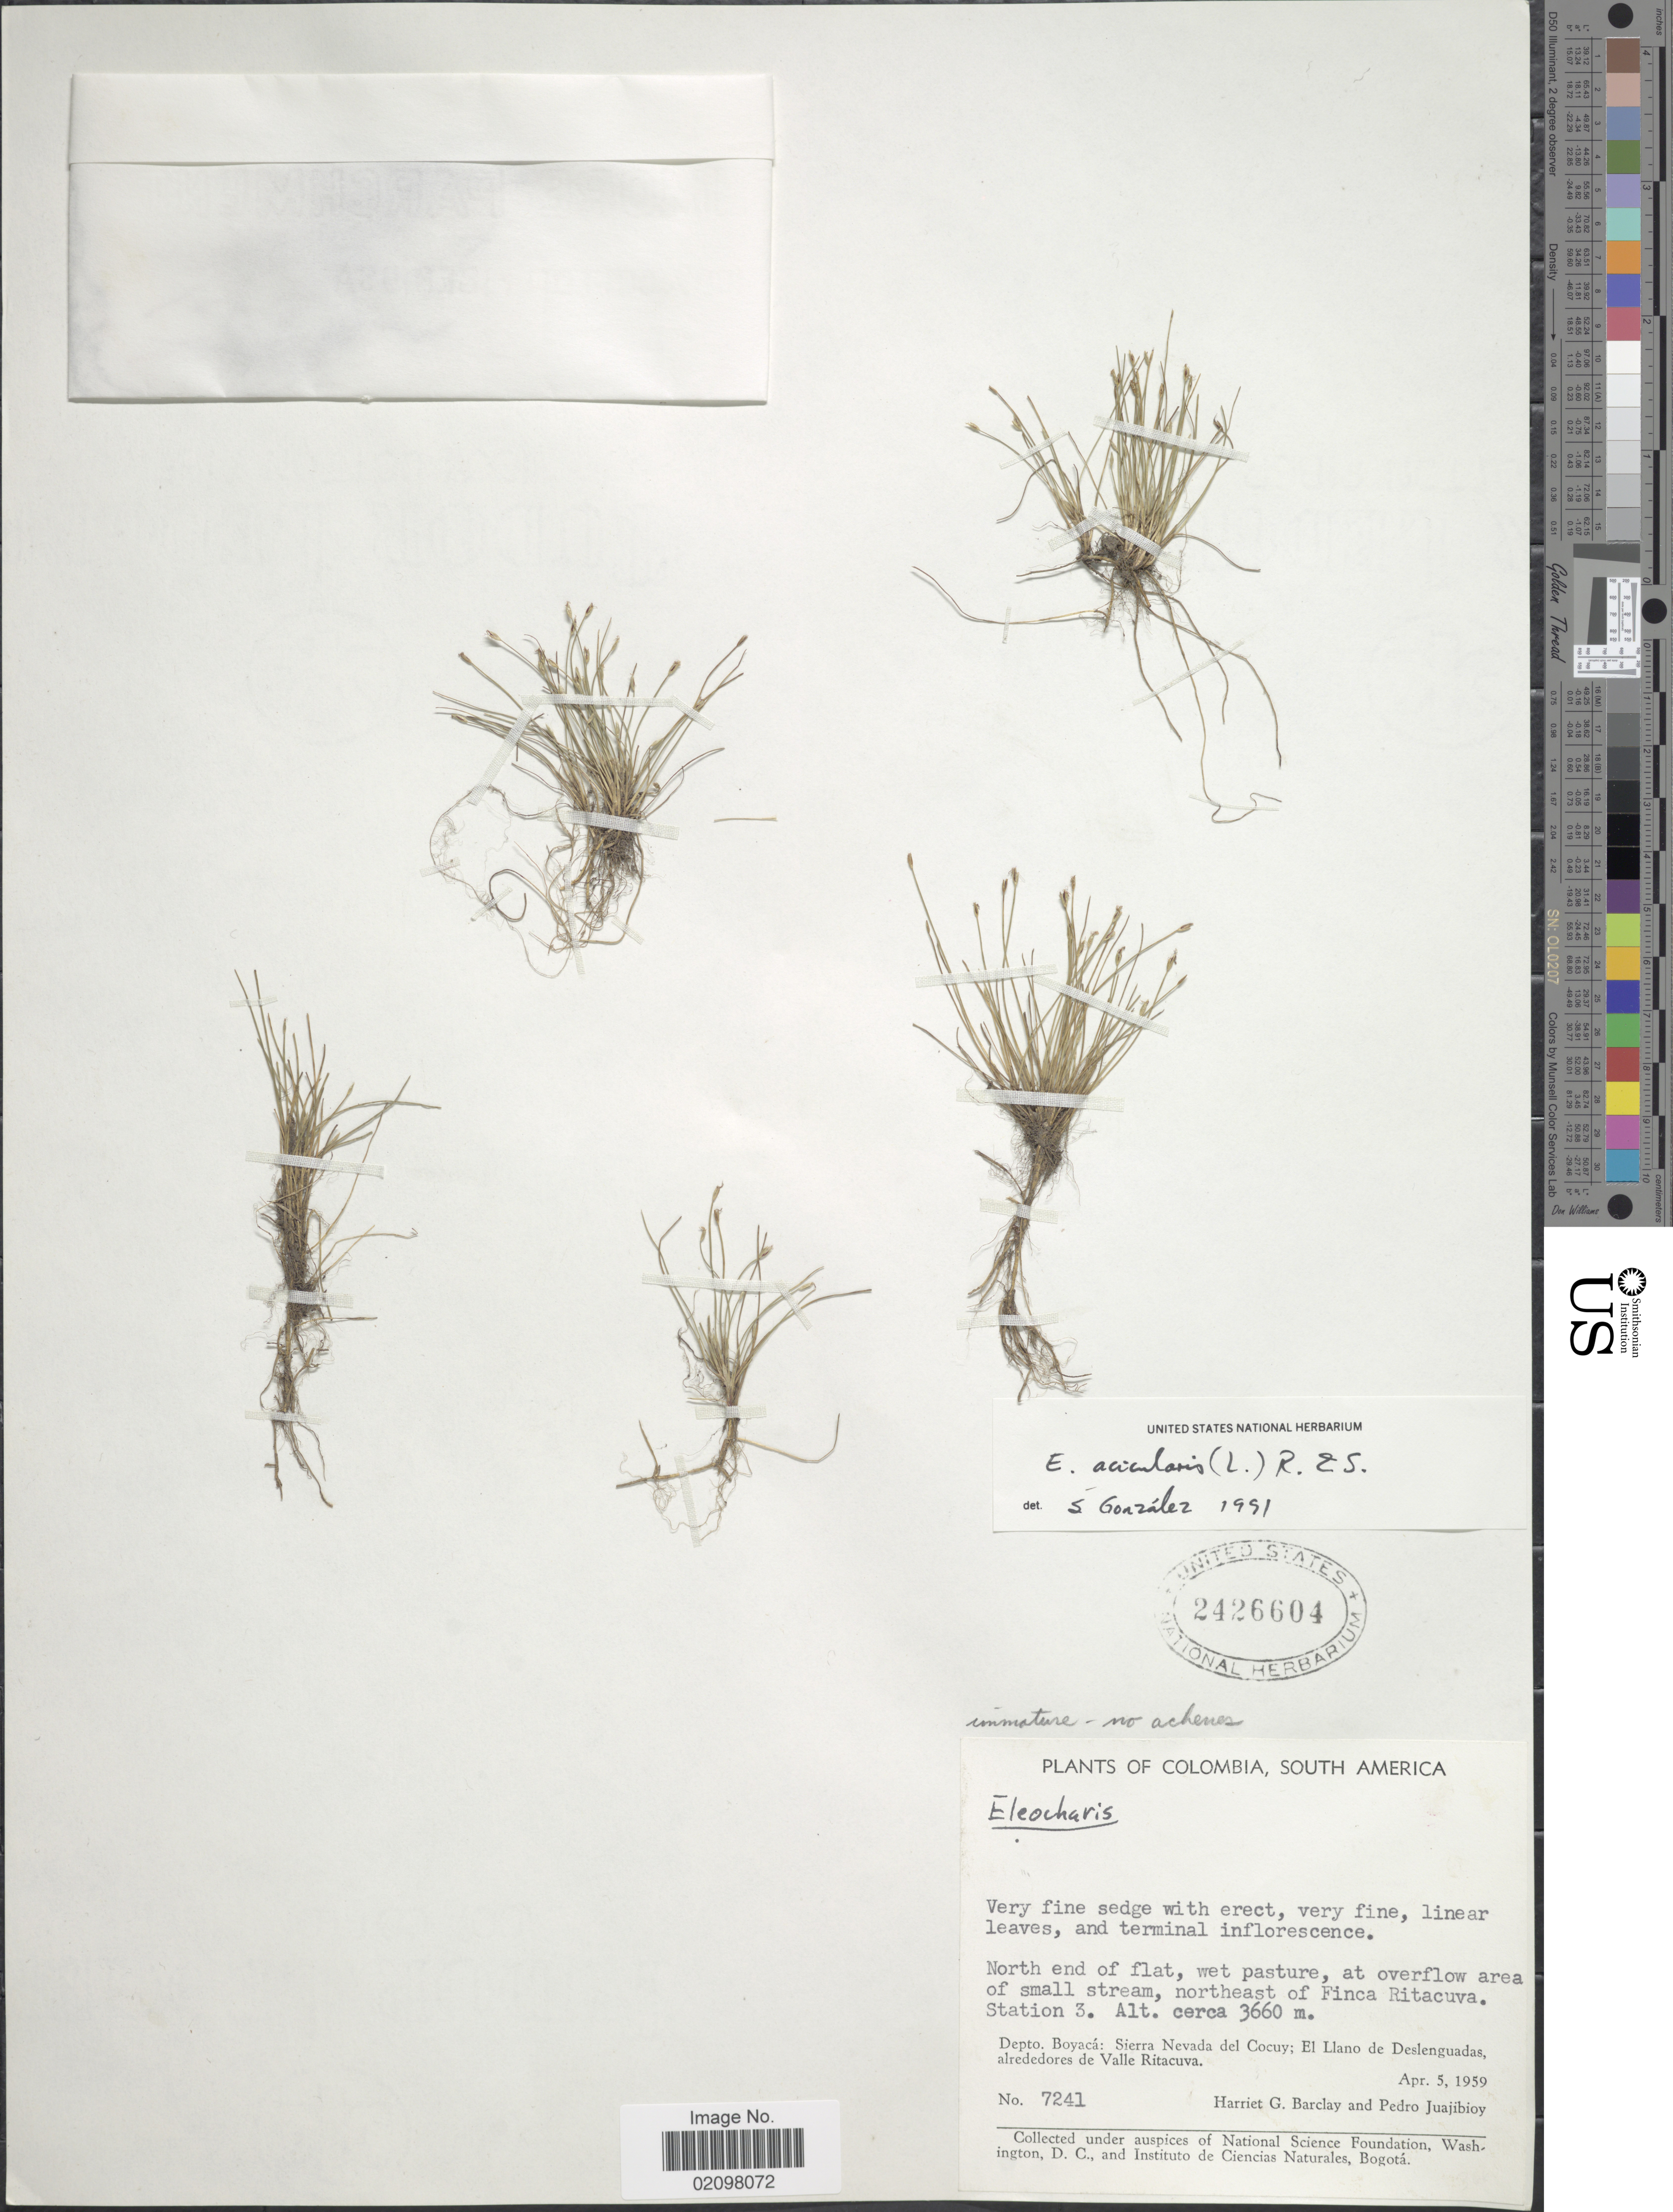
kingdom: Plantae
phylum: Tracheophyta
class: Liliopsida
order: Poales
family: Cyperaceae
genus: Eleocharis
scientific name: Eleocharis acicularis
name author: (L.) Roem. & Schult.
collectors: H. G. Barclay & P. Juajibioy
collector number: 7241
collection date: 1959-04-05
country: Colombia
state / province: Boyacá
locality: North end of flat, wet pasture, at oveflow area of small stream, northeast of Finca Ritacuva. Station 3, Depto. Boyacá: Sierra Nevada del Cocuy; El Llano de Deslenguadas, alrededores de Valle Ritacuva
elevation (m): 3660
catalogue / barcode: US 2426604